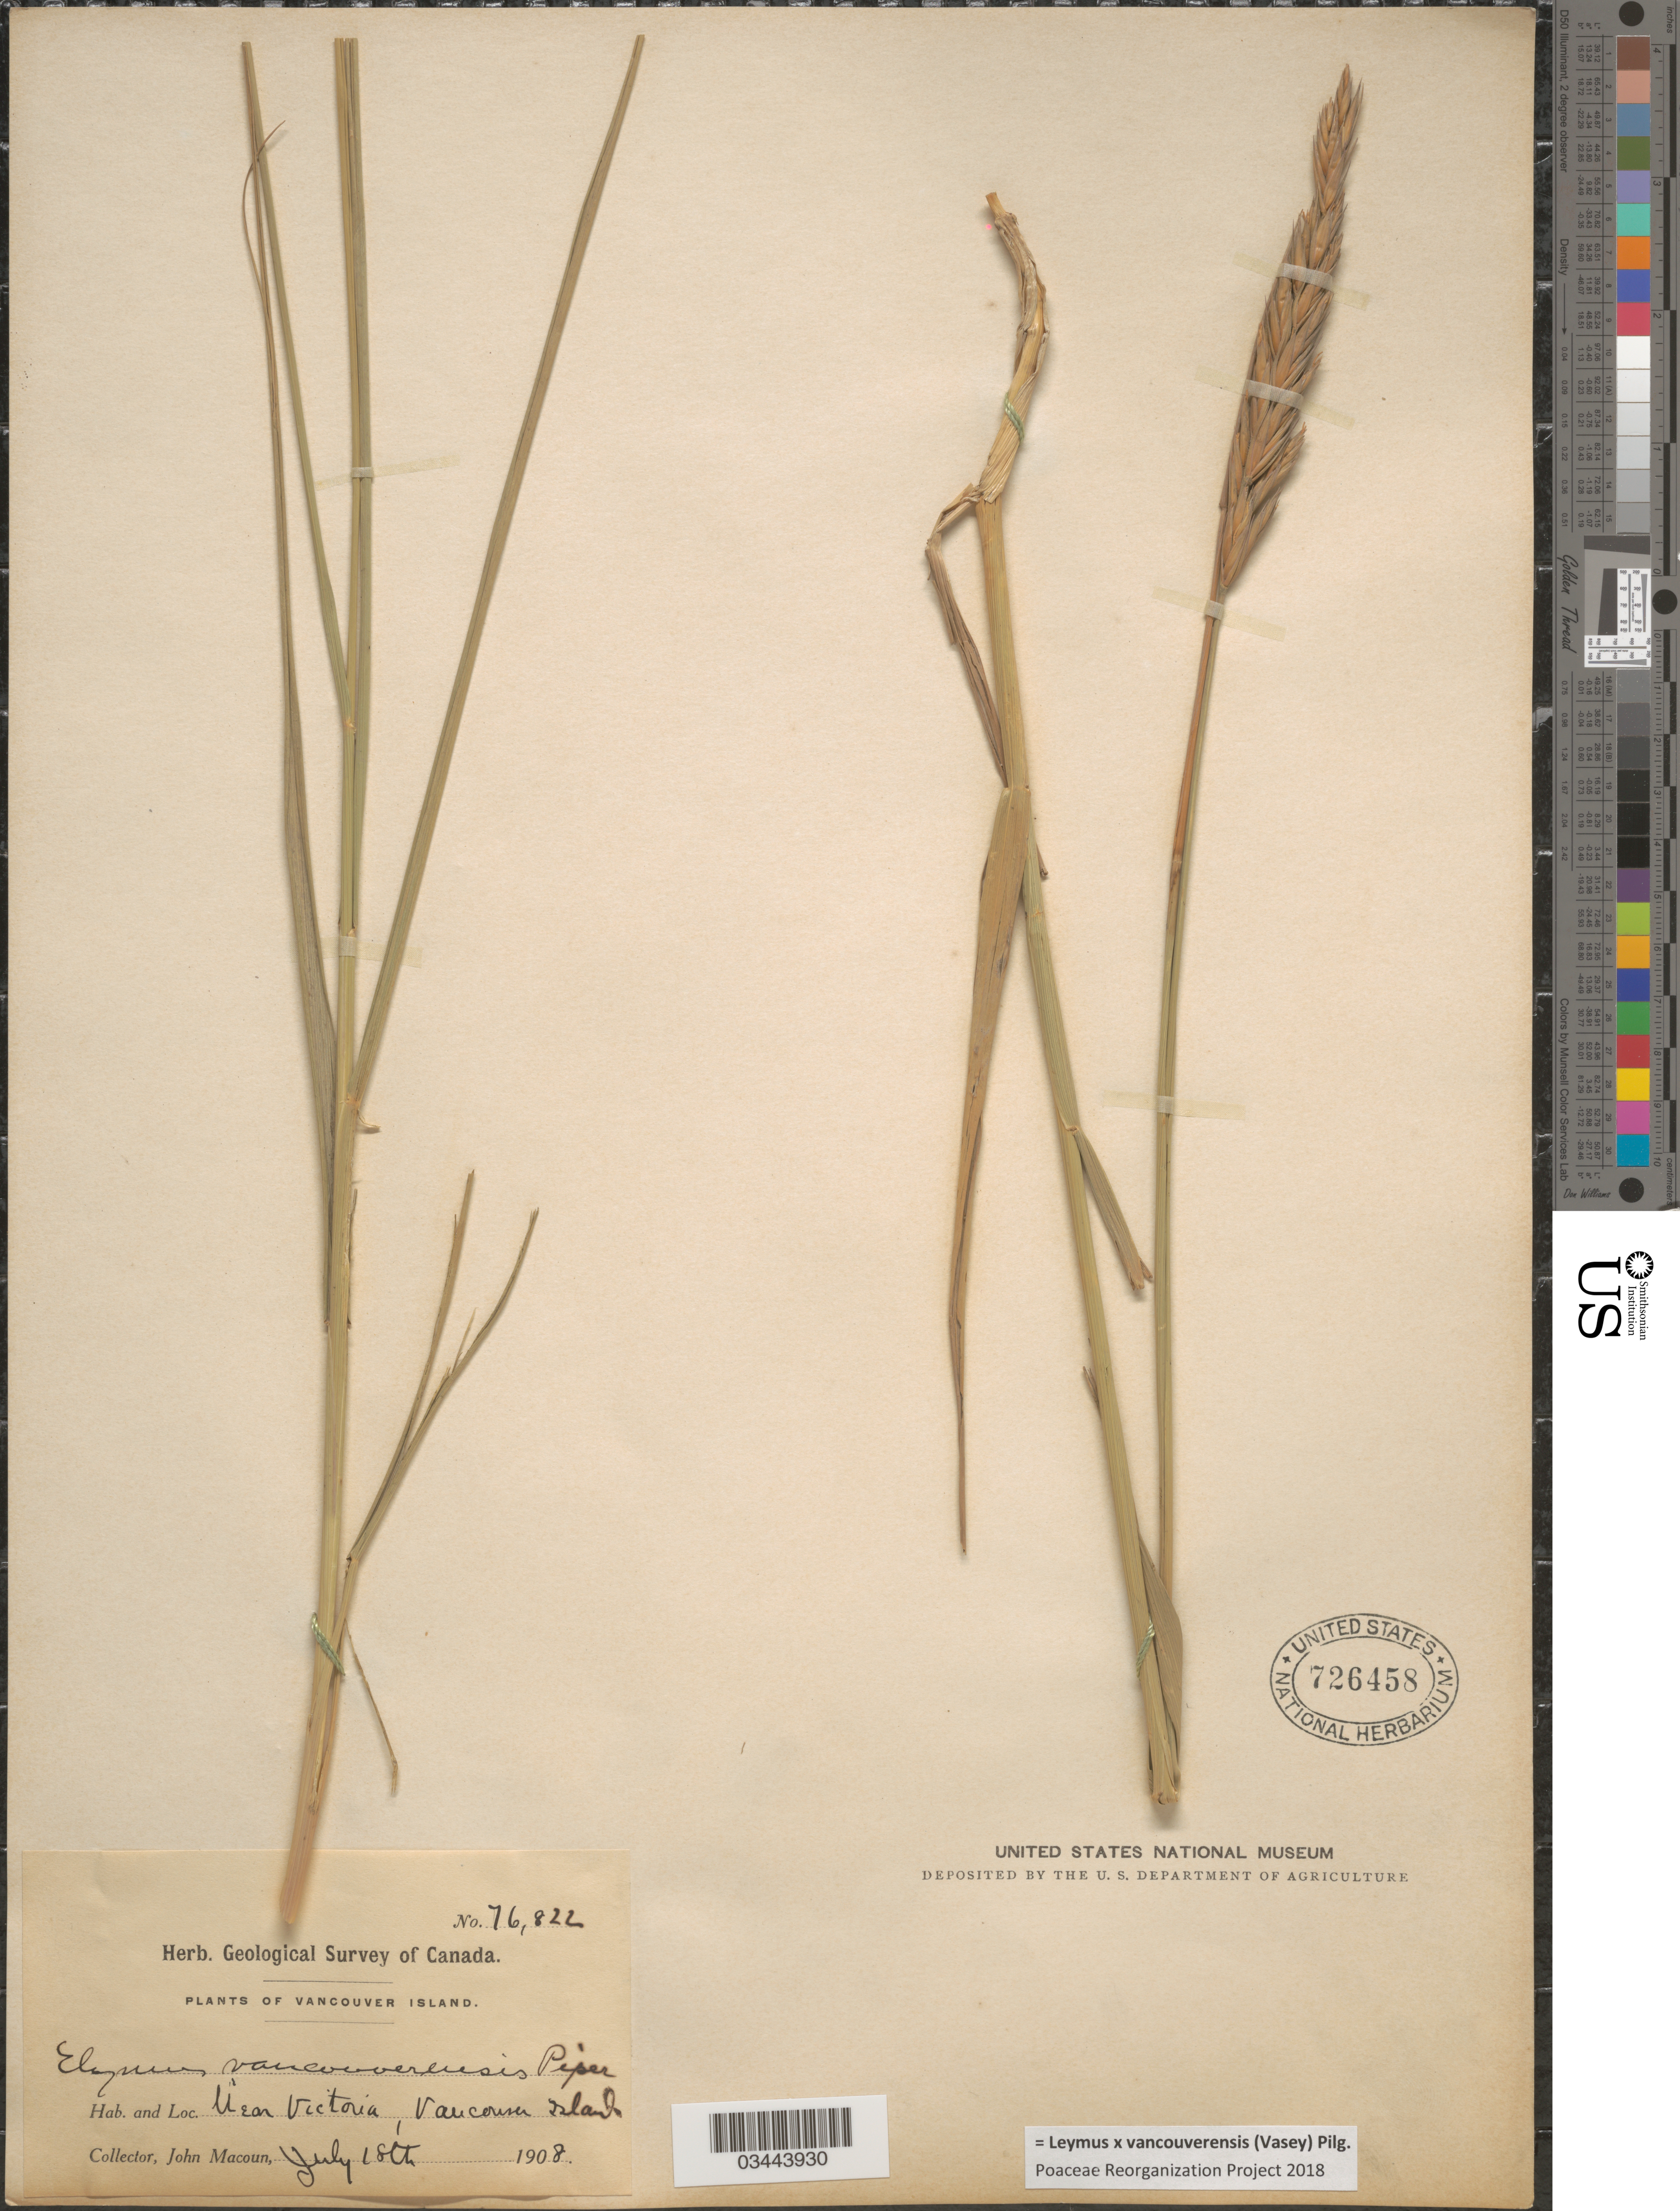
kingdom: Plantae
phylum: Tracheophyta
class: Liliopsida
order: Poales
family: Poaceae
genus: Leymus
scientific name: Leymus x vancouverensis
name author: (Vasey) Pilg.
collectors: J. Macoun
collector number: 76822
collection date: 1908-07-18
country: Canada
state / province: British Columbia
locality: Geological Survey of Canada. Vancouver Island. Near Victoria.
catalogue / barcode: US 726458